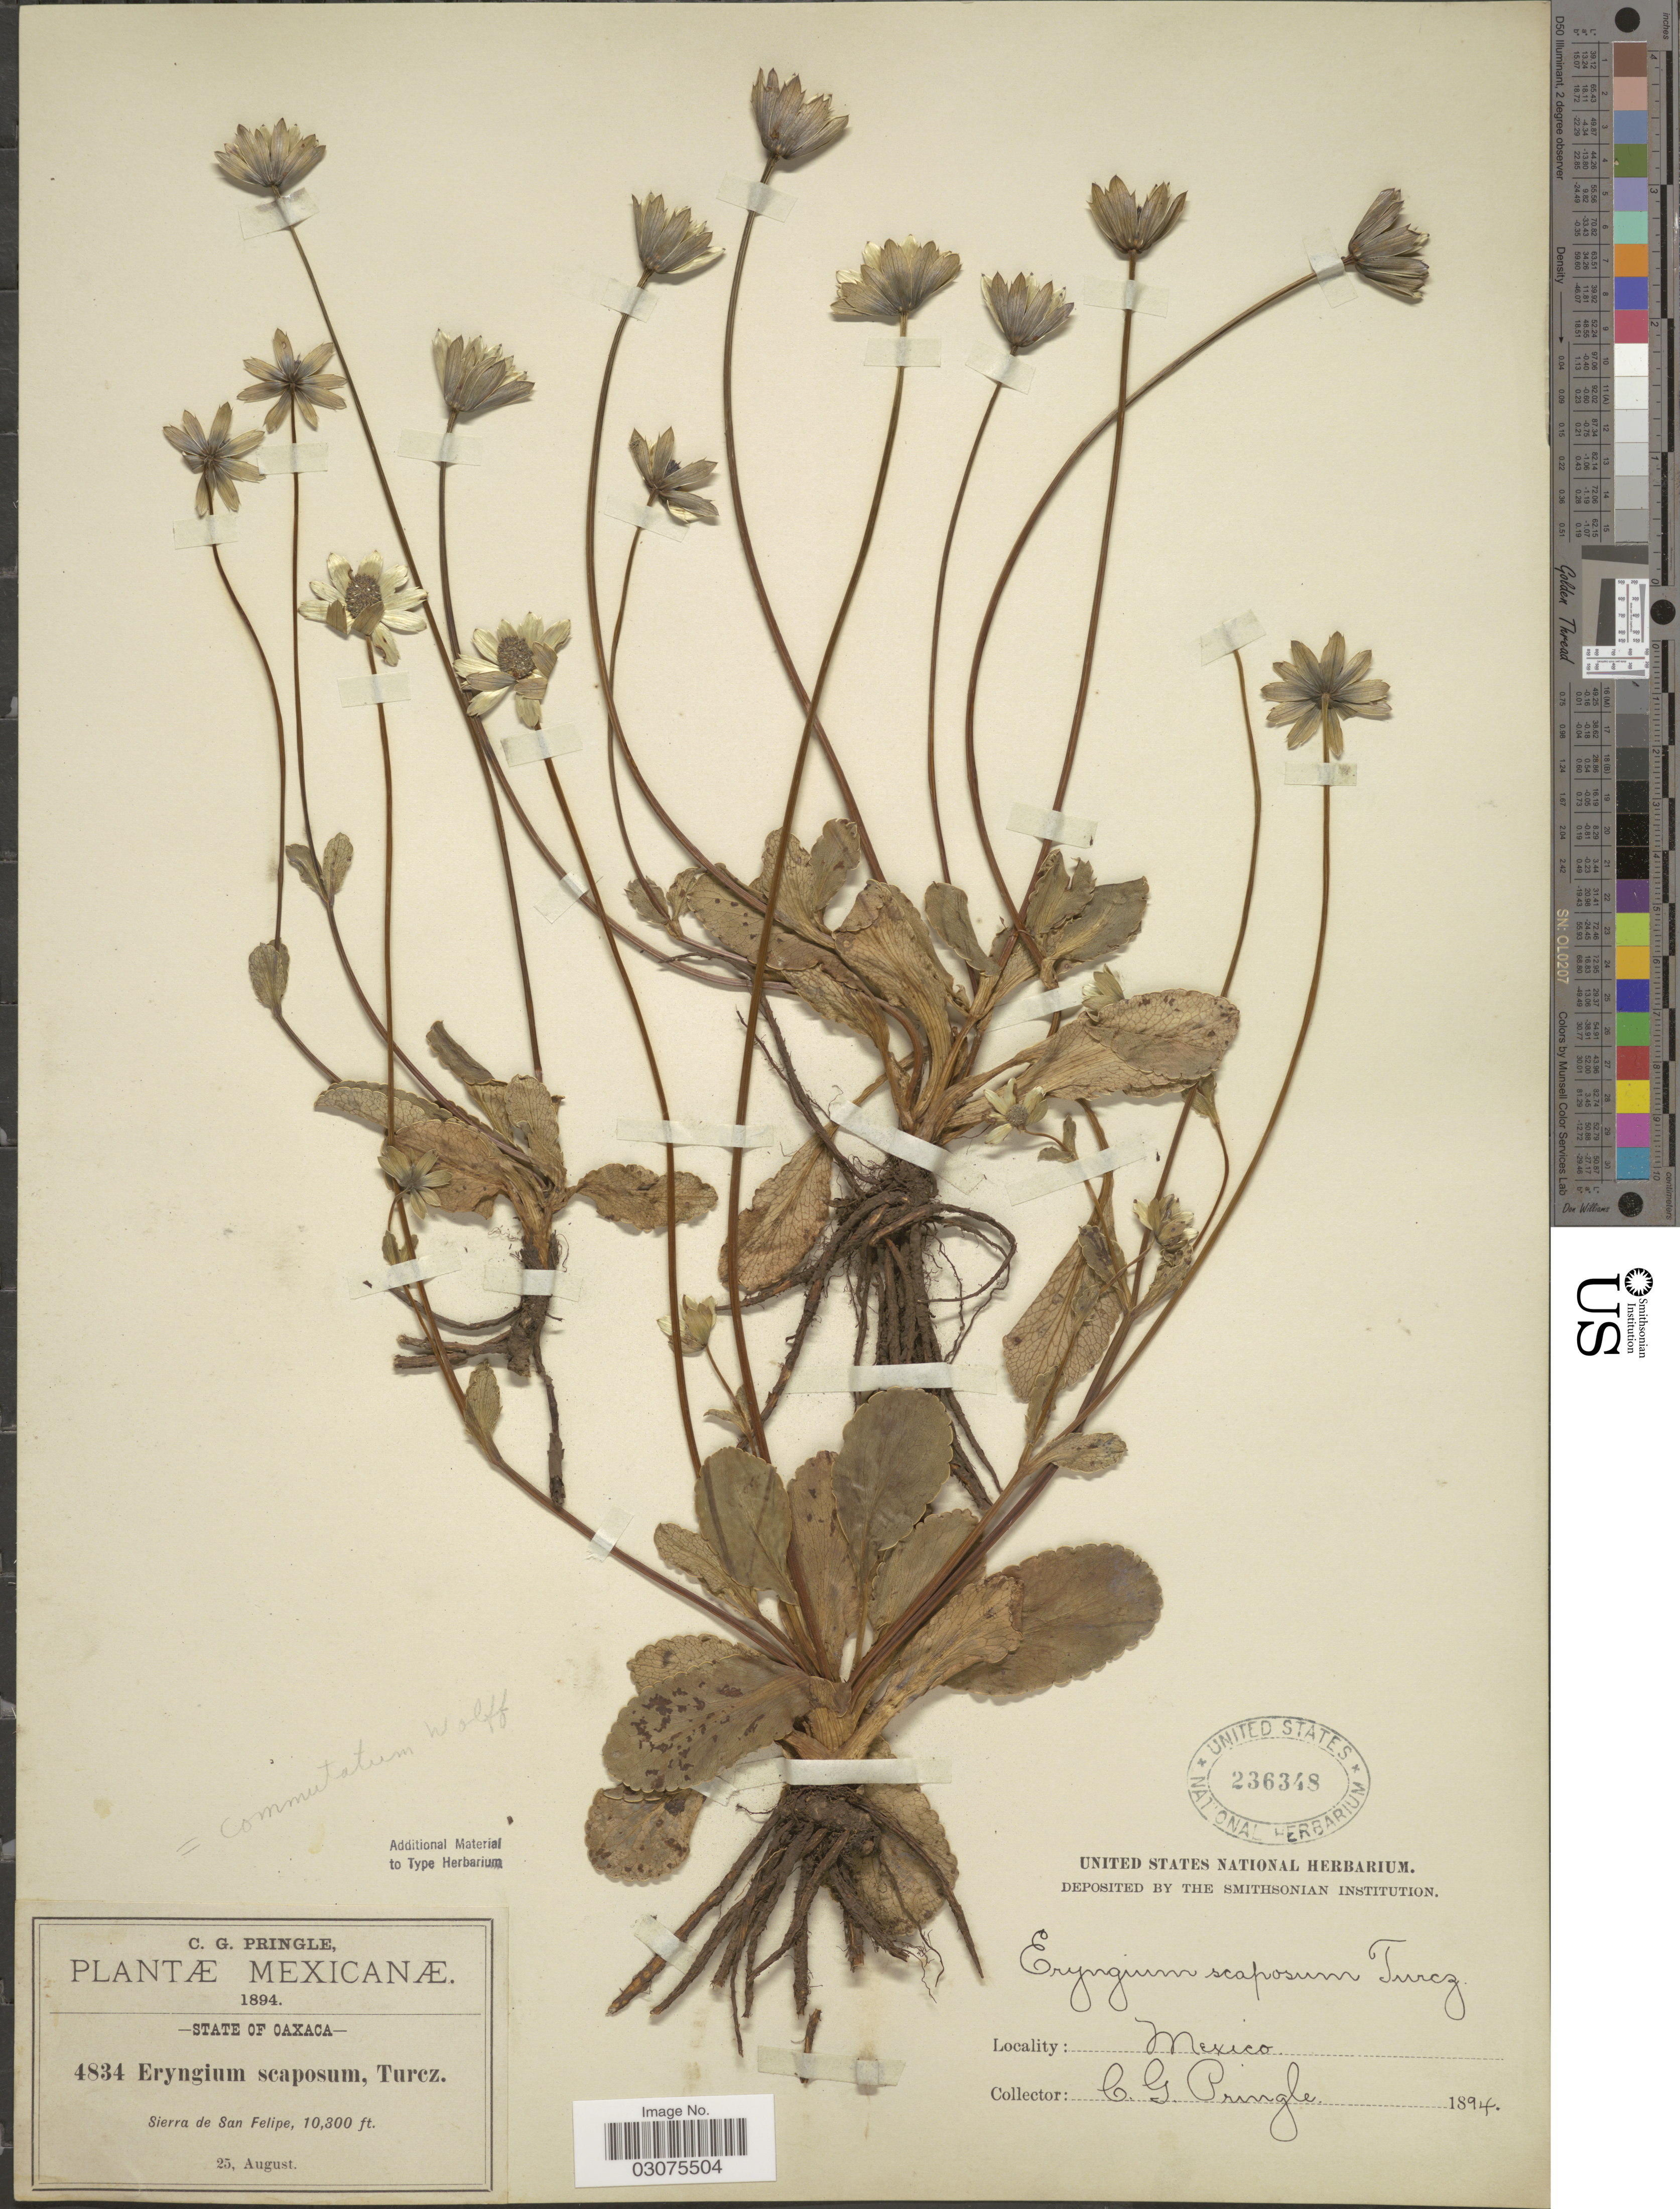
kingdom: Plantae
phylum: Tracheophyta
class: Magnoliopsida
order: Apiales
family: Apiaceae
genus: Eryngium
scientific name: Eryngium commutatum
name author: H. Wolff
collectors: C. G. Pringle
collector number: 4834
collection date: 1894-08-25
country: Mexico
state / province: Oaxaca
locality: Sierra de San Felipe.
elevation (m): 3139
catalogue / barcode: US 236348